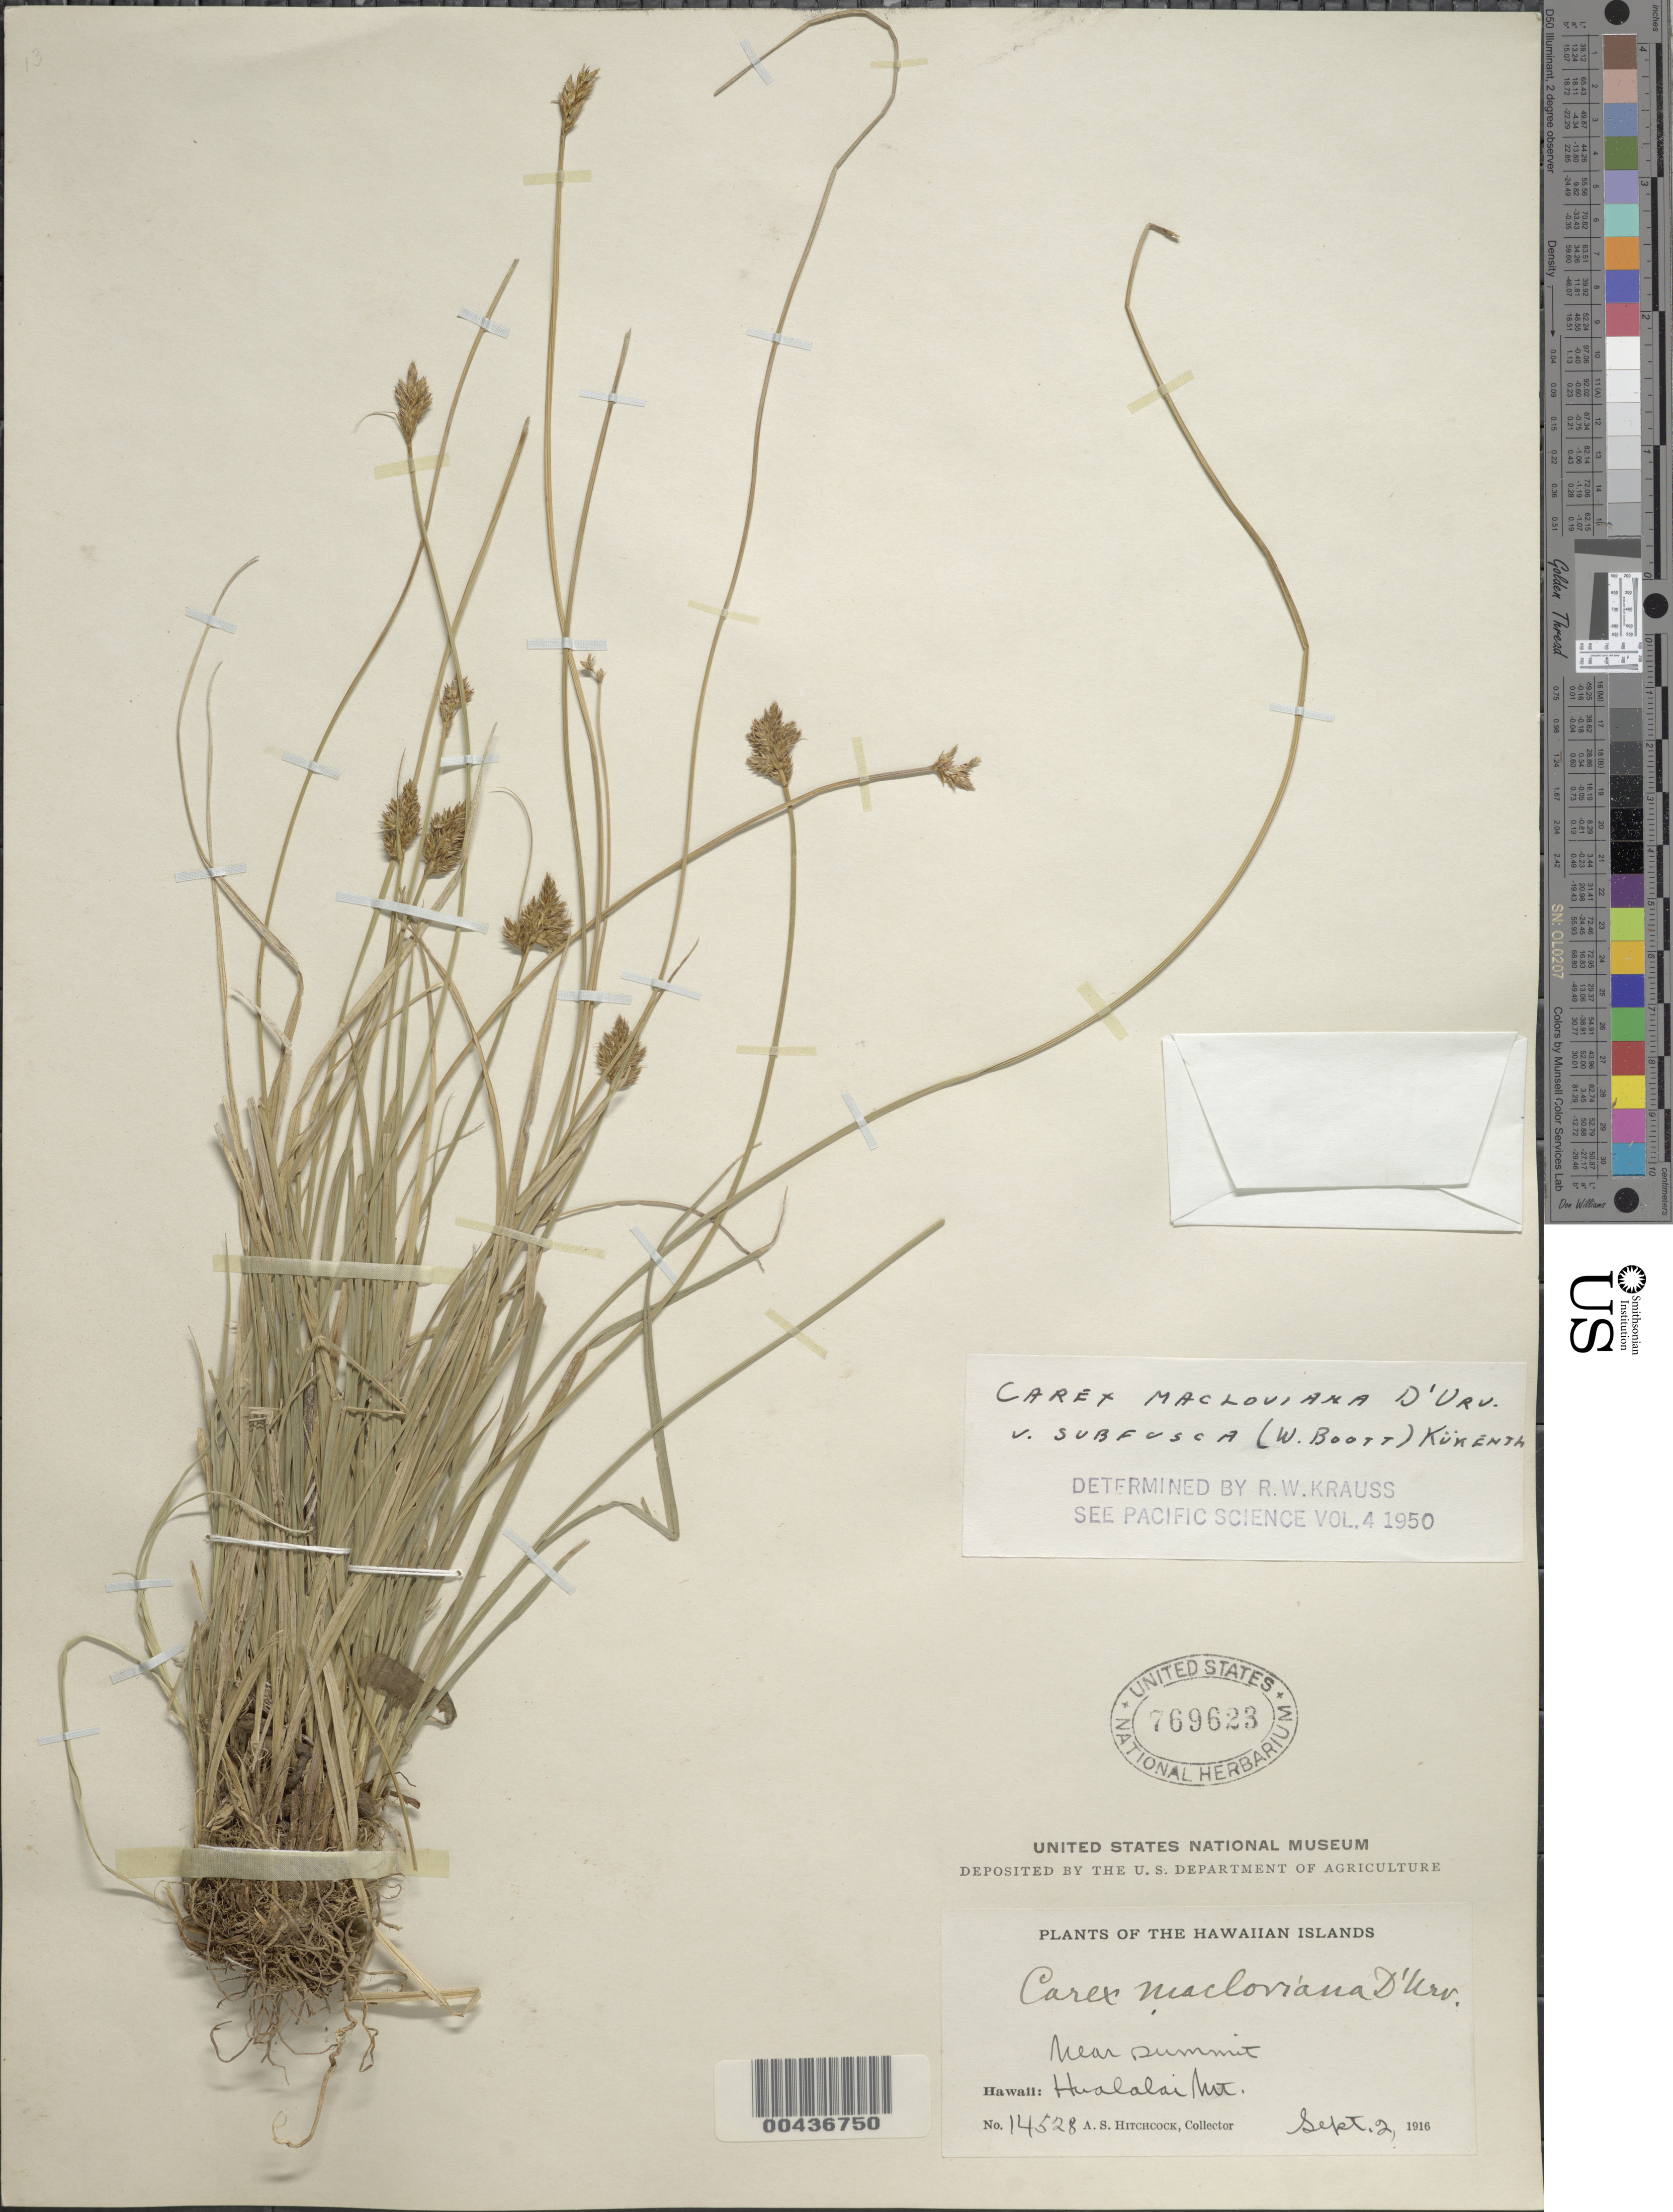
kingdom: Plantae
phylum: Tracheophyta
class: Liliopsida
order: Poales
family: Cyperaceae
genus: Carex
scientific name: Carex subfusca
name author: W. Boott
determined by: Wagner, W. L., (BOT), Smithsonian Institution - National Museum of Natural History (UNITED STATES)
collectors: A. S. Hitchcock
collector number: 14528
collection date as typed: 2 Sep 1916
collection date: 1916-09-02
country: United States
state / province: Hawaii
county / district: Hawaii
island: Hawaii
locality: Hualalai Mt., near summit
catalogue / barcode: US 769623